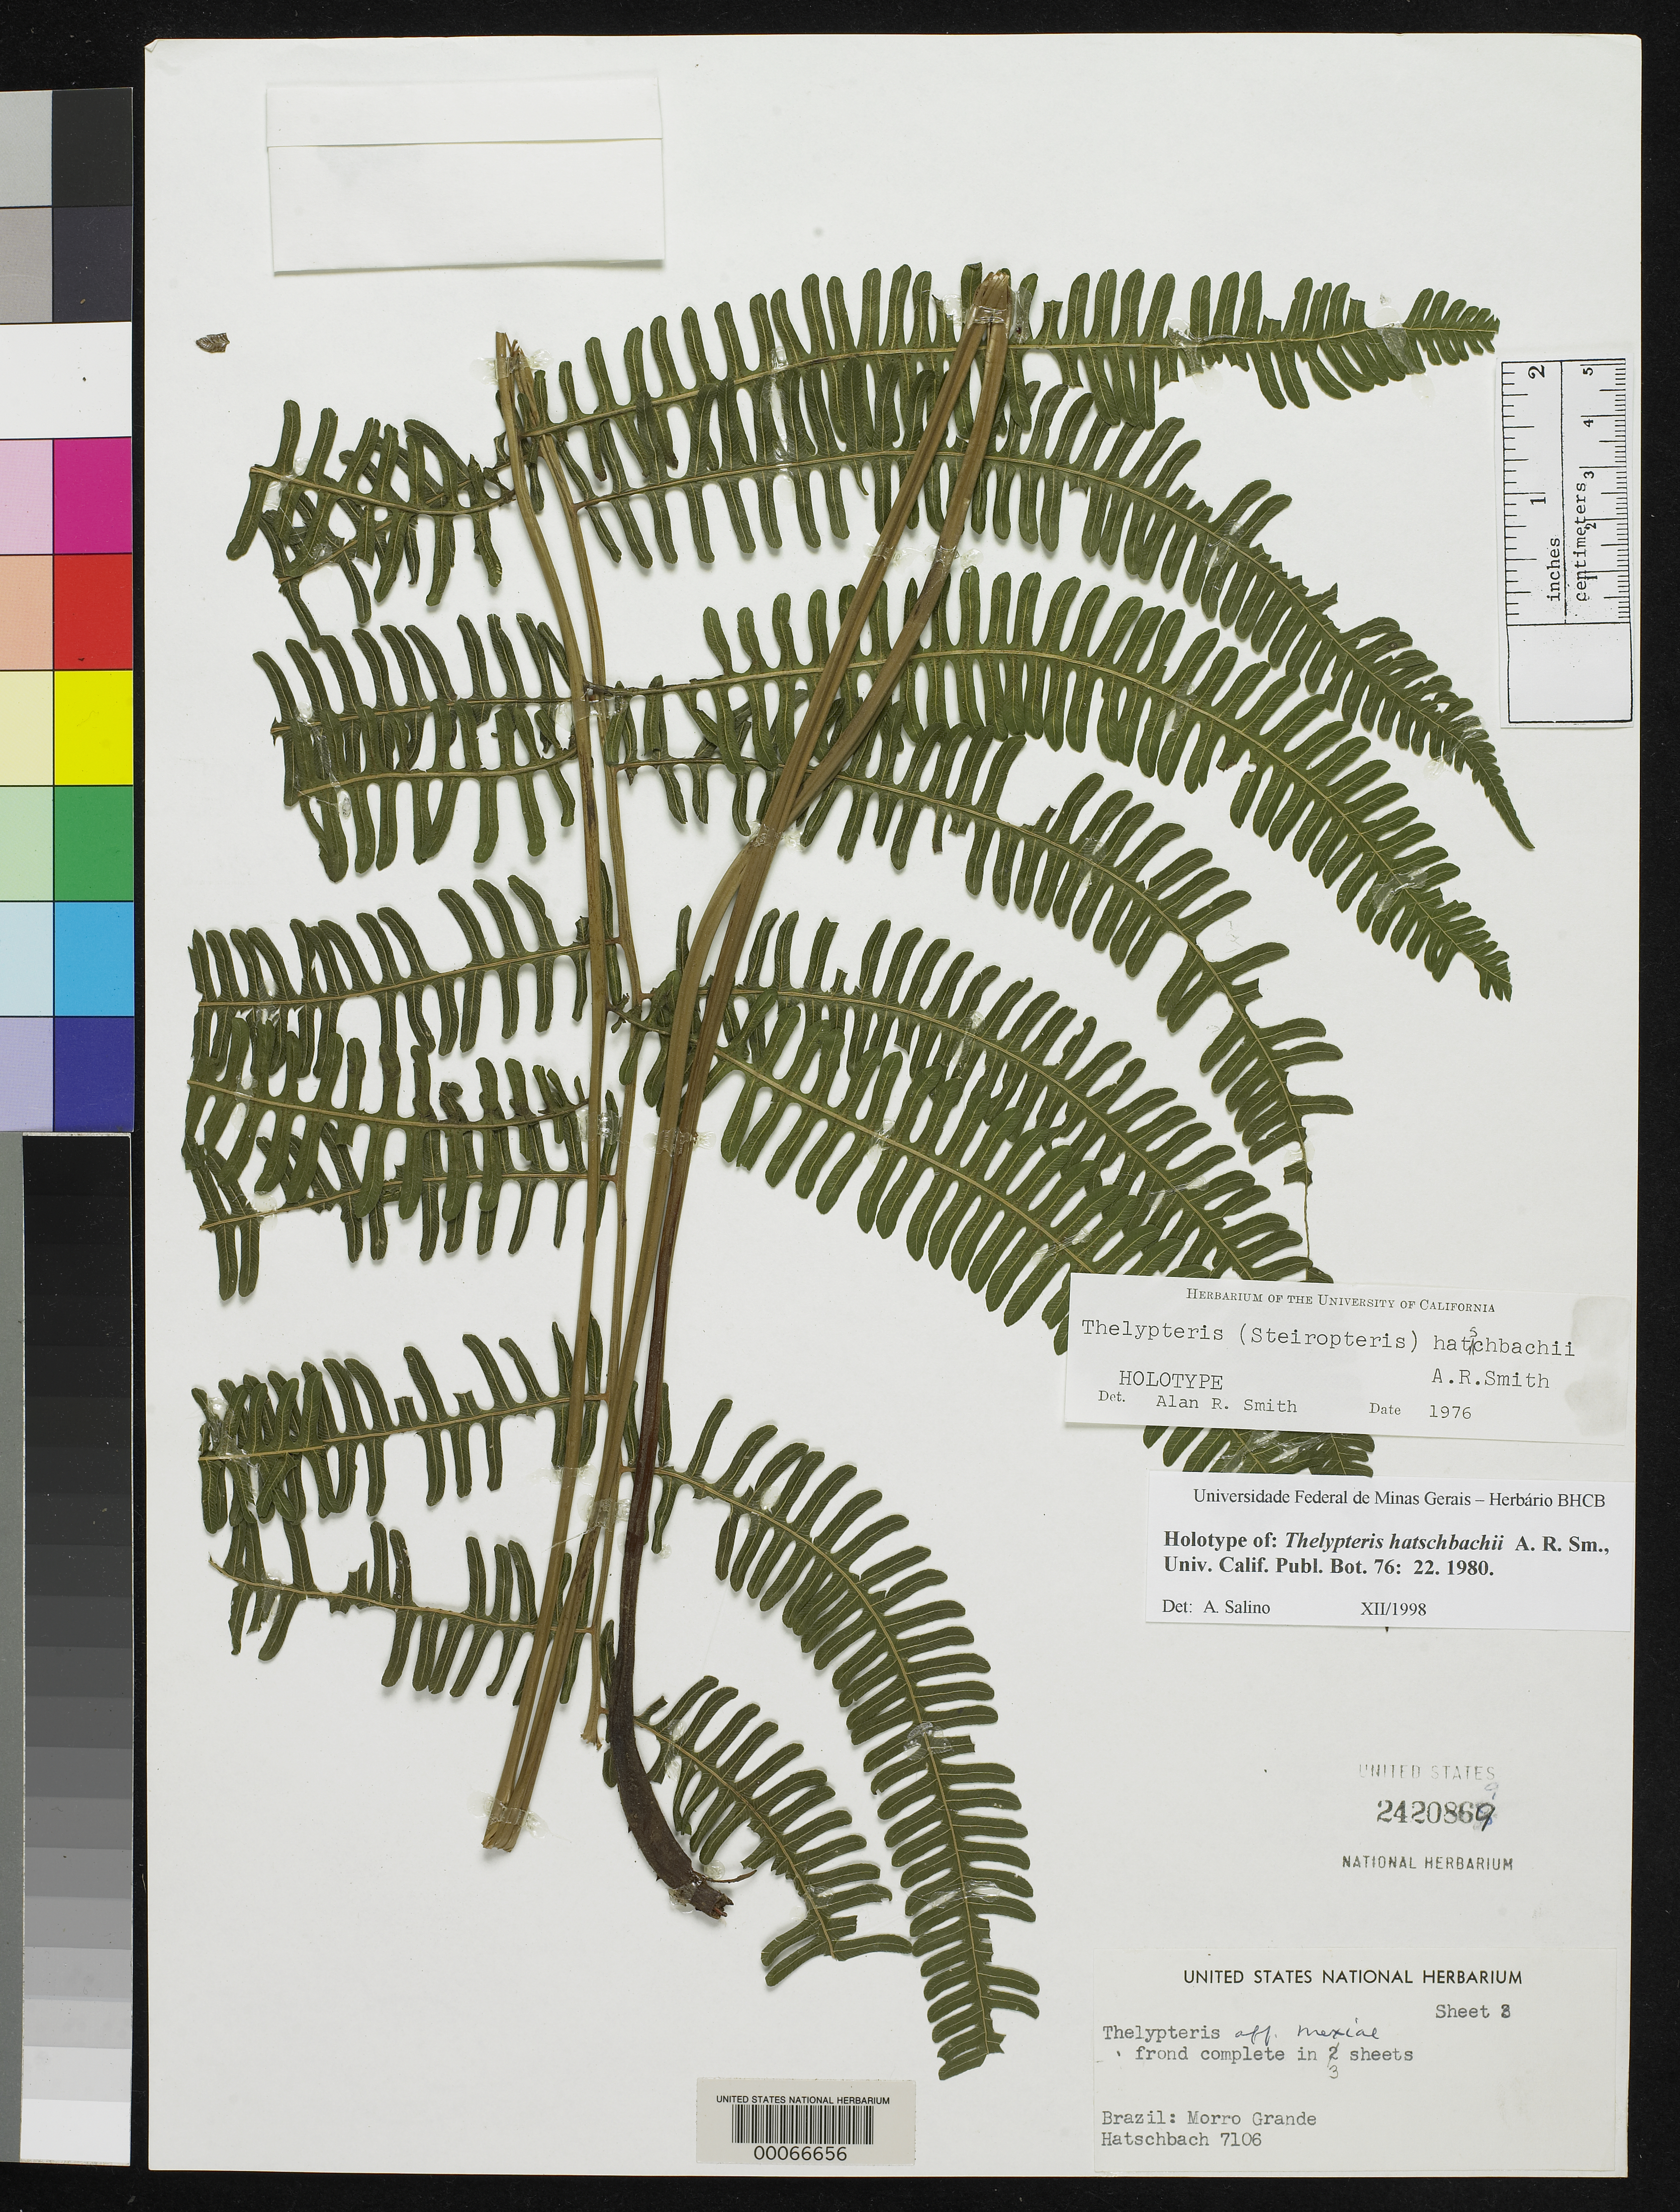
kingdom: Plantae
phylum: Tracheophyta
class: Polypodiopsida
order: Polypodiales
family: Thelypteridaceae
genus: Thelypteris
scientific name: Thelypteris hatschbachii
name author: A.R. Sm.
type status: Holotype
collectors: G. Hatschbach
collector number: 7106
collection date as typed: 03 Jul 1960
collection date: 1960-07-03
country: Brazil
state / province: Paraná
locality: Cerro Azul, Morro Grande Terricola, da mata primitiva do Alto dos Morres.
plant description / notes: Single frond mounted on 2 (3?) consecutively numbered & cross-labeled sheets, but only one is annotated as "holotype", the others as "isotype".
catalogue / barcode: US 2420869